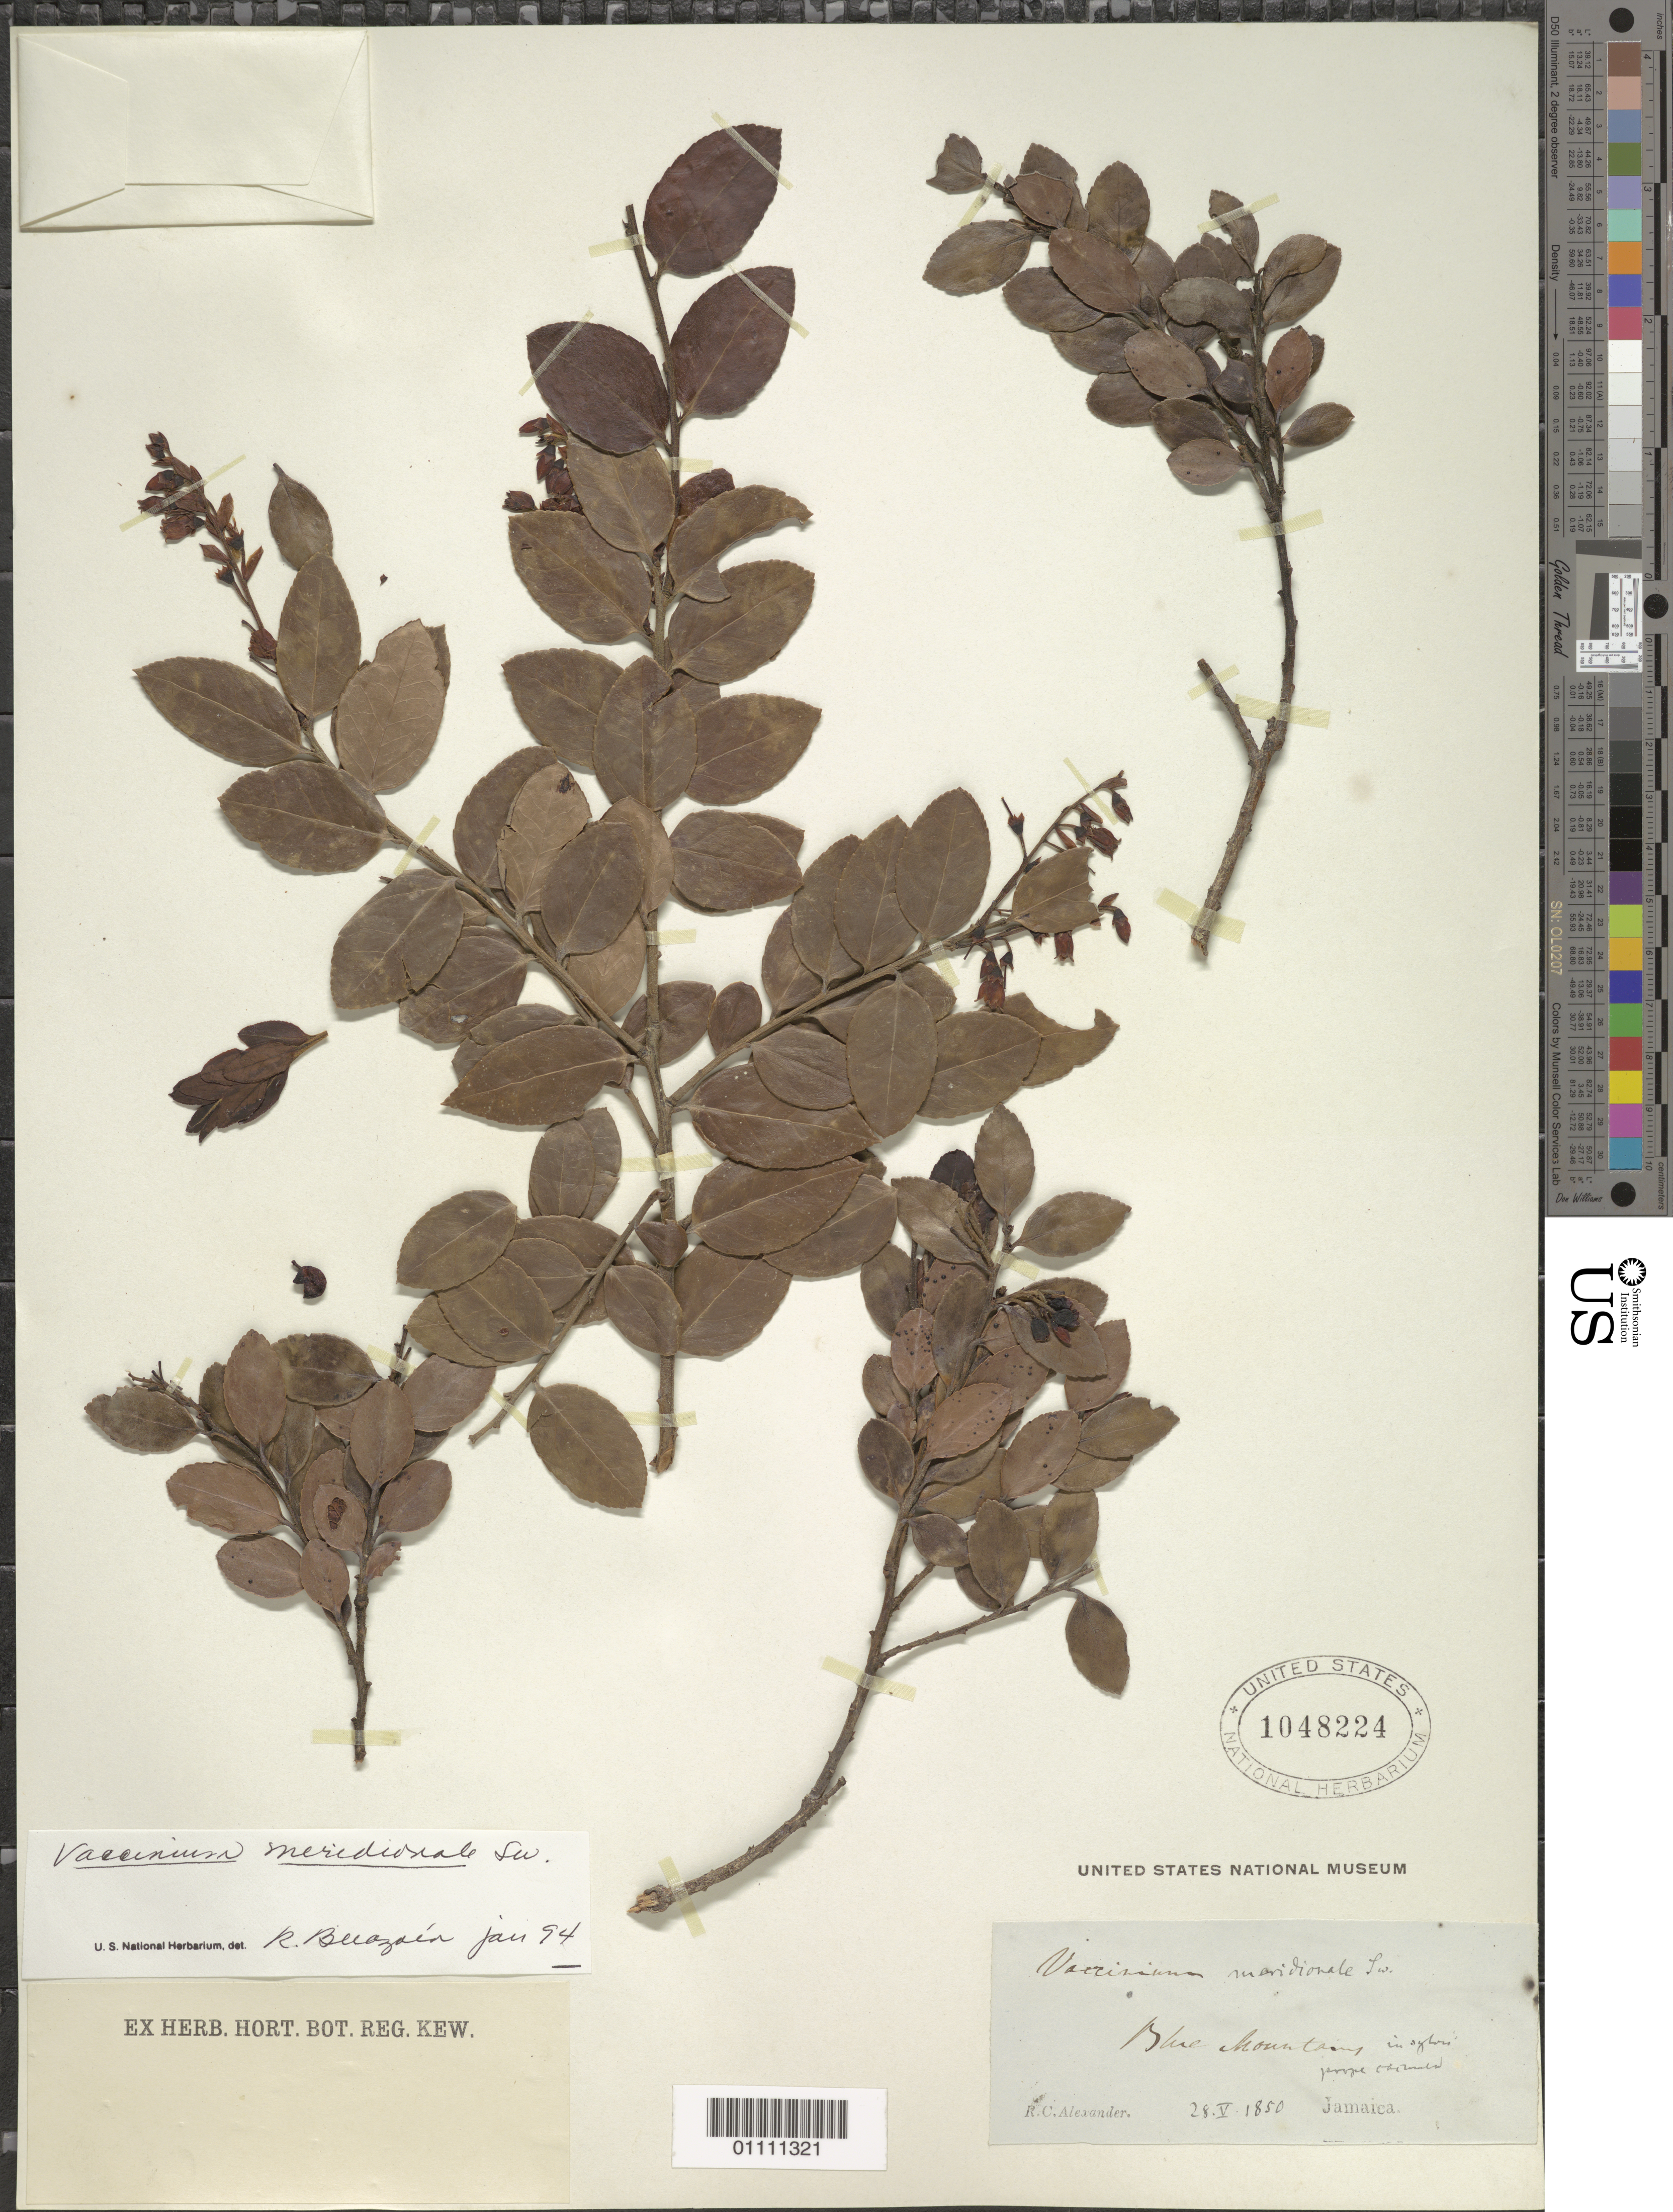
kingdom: Plantae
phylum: Tracheophyta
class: Magnoliopsida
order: Ericales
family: Ericaceae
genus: Vaccinium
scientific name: Vaccinium meridionale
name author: Sw.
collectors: R. C. Alexander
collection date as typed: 28 May 1850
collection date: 1850-05-28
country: Jamaica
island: Jamaica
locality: Blue Mountains.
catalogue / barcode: US 1048224